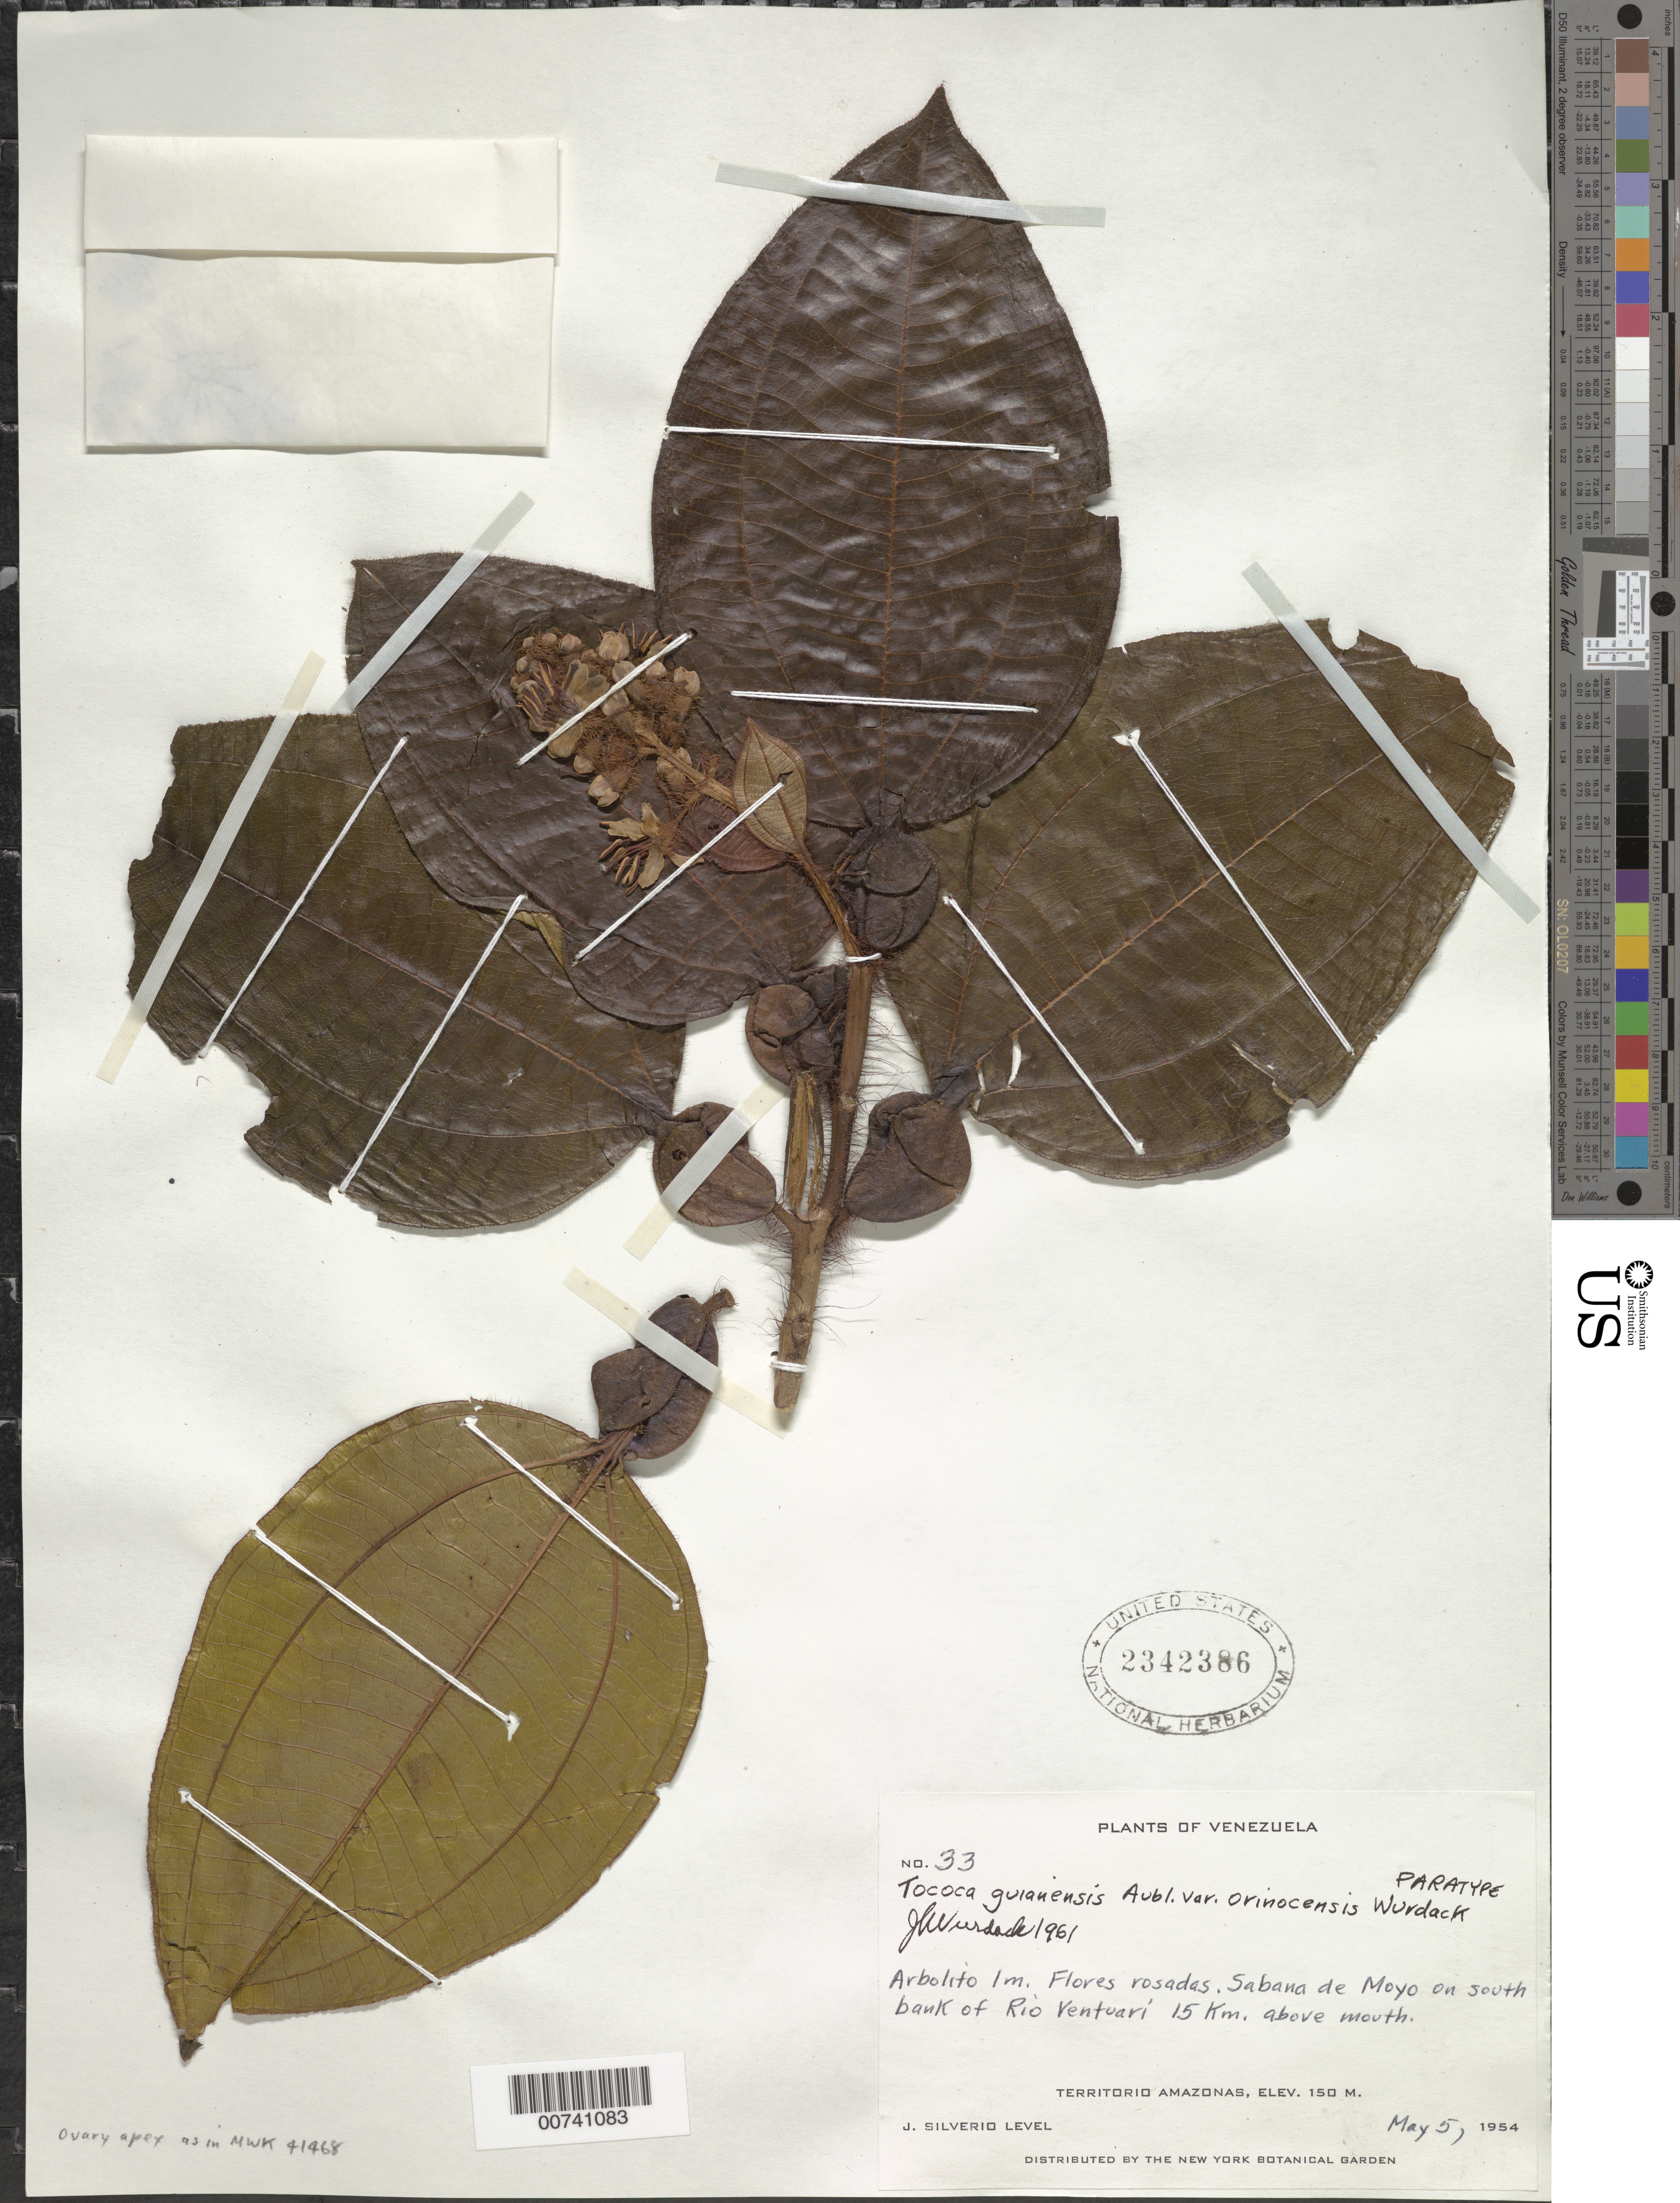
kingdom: Plantae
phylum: Tracheophyta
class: Magnoliopsida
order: Myrtales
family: Melastomataceae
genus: Tococa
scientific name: Tococa guianensis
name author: Aubl.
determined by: Wurdack, John J., (US), US (UNITED STATES)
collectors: J. Silverio L.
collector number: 33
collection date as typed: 5-May-54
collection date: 1954-05-05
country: Venezuela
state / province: Amazonas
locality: Sabana de Moyo, south bank of Río Ventuari, 15 km above mouth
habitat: Savanna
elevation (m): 150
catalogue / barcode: US 2342386